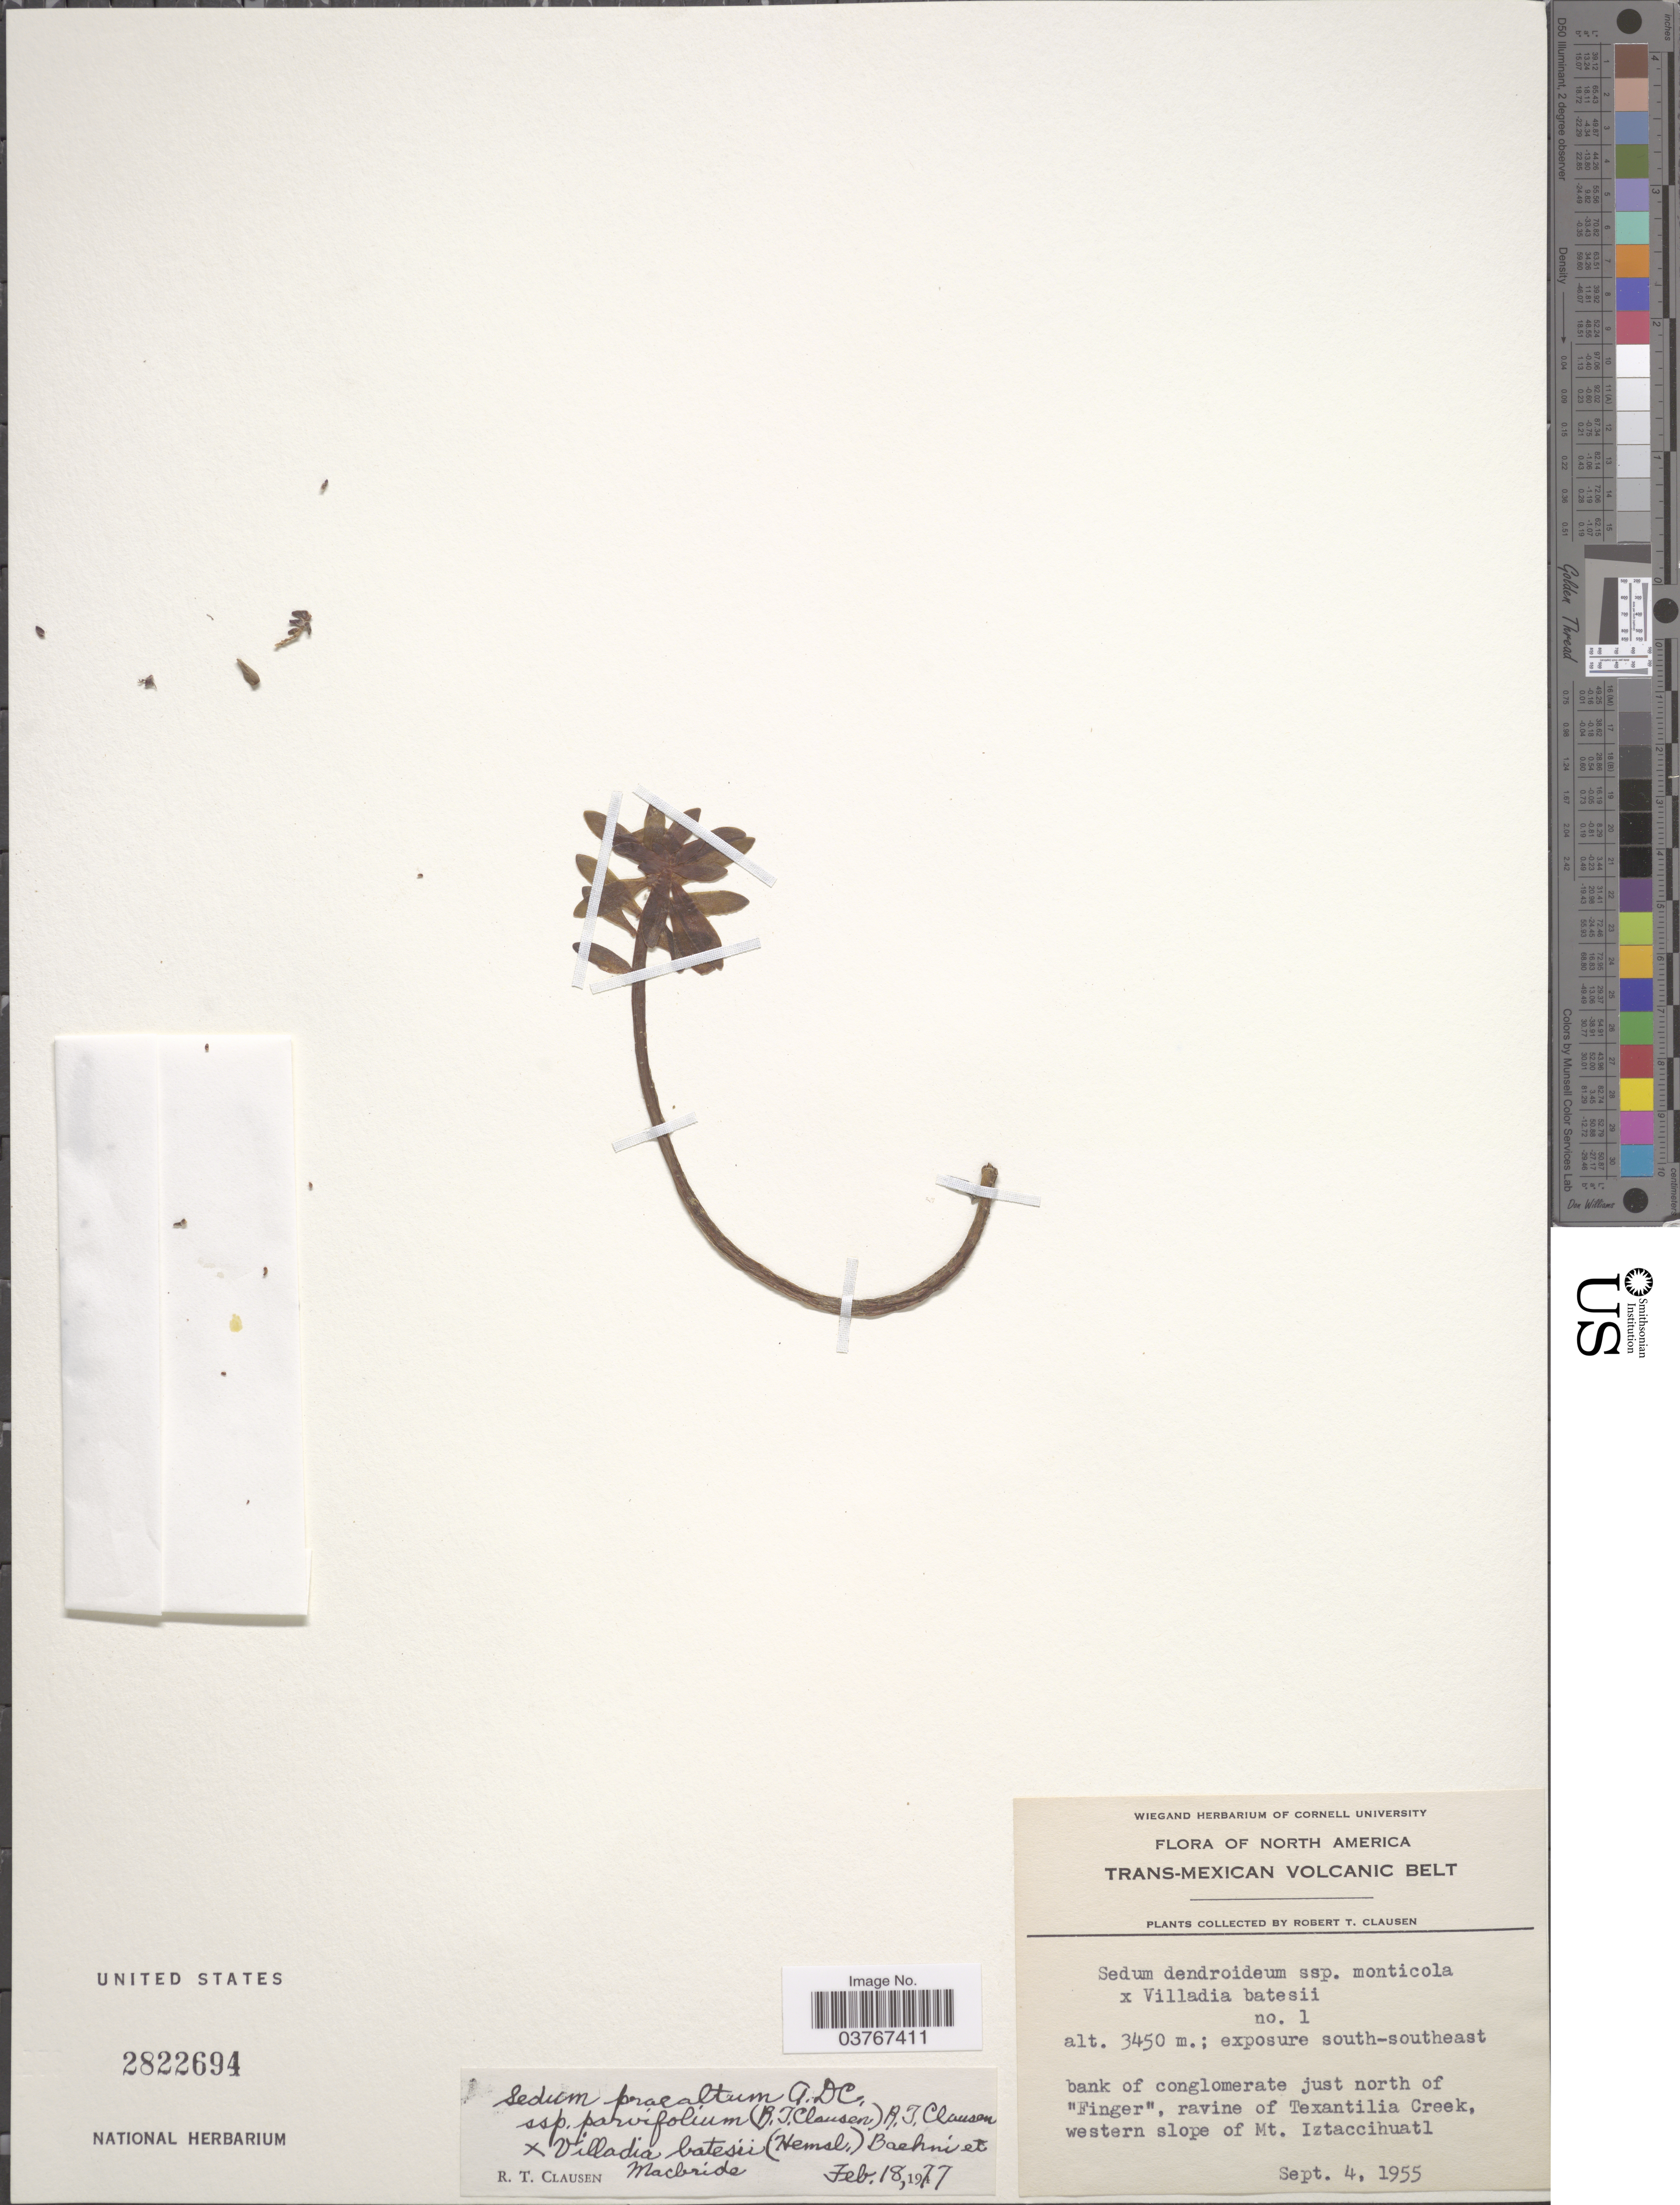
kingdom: Plantae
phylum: Tracheophyta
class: Magnoliopsida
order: Saxifragales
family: Crassulaceae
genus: Sedum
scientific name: Sedum praealtum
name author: A. DC.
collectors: R. T. Clausen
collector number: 1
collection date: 1955-09-04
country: Mexico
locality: Trans-Mexican Volcanic Belt. Just north of "Finger", ravine of Texantilia Creek, western slope of Mt. Iztaccihuatl.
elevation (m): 3450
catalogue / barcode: US 2822694